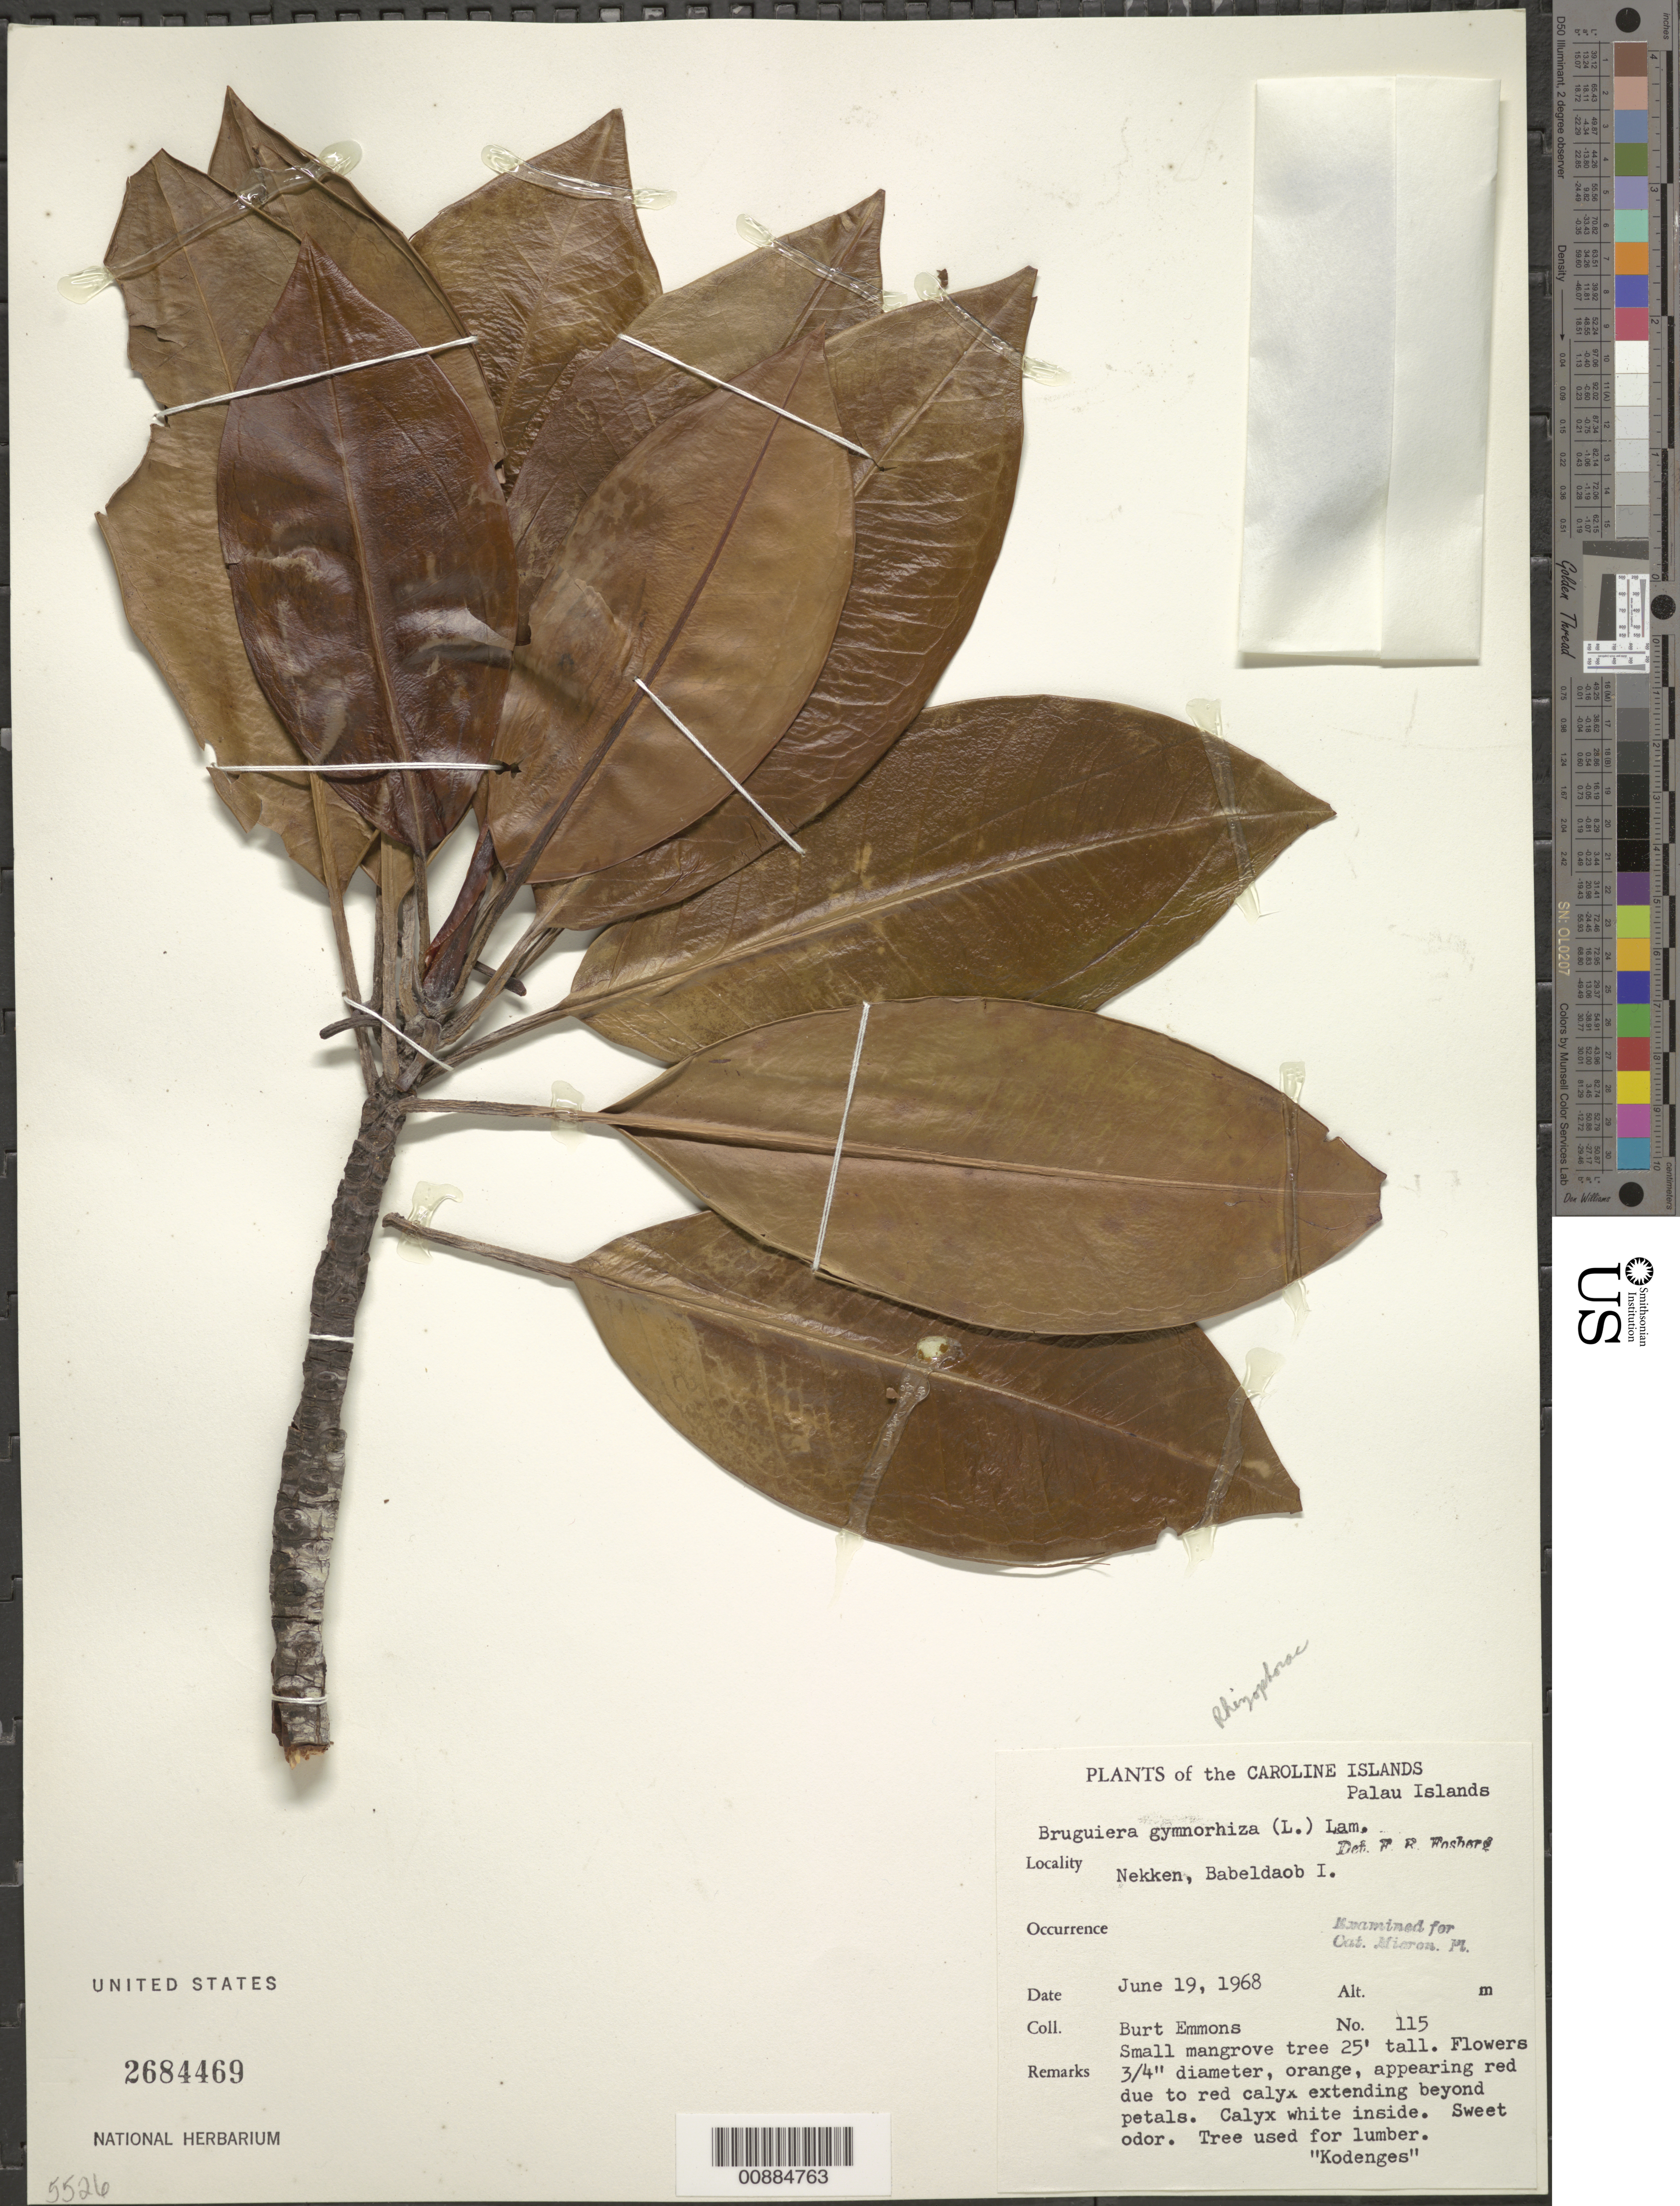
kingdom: Plantae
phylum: Tracheophyta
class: Magnoliopsida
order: Malpighiales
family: Rhizophoraceae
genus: Bruguiera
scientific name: Bruguiera gymnorhiza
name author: (L.) Savigny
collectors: B. Emmons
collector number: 115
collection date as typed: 19 Jun 1968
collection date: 1968-06-19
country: Palau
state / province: Aimeliik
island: Babeldaob [Babelthuap]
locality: Nekken, Babelthuap (Babeldaob) I.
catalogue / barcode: US 2684469